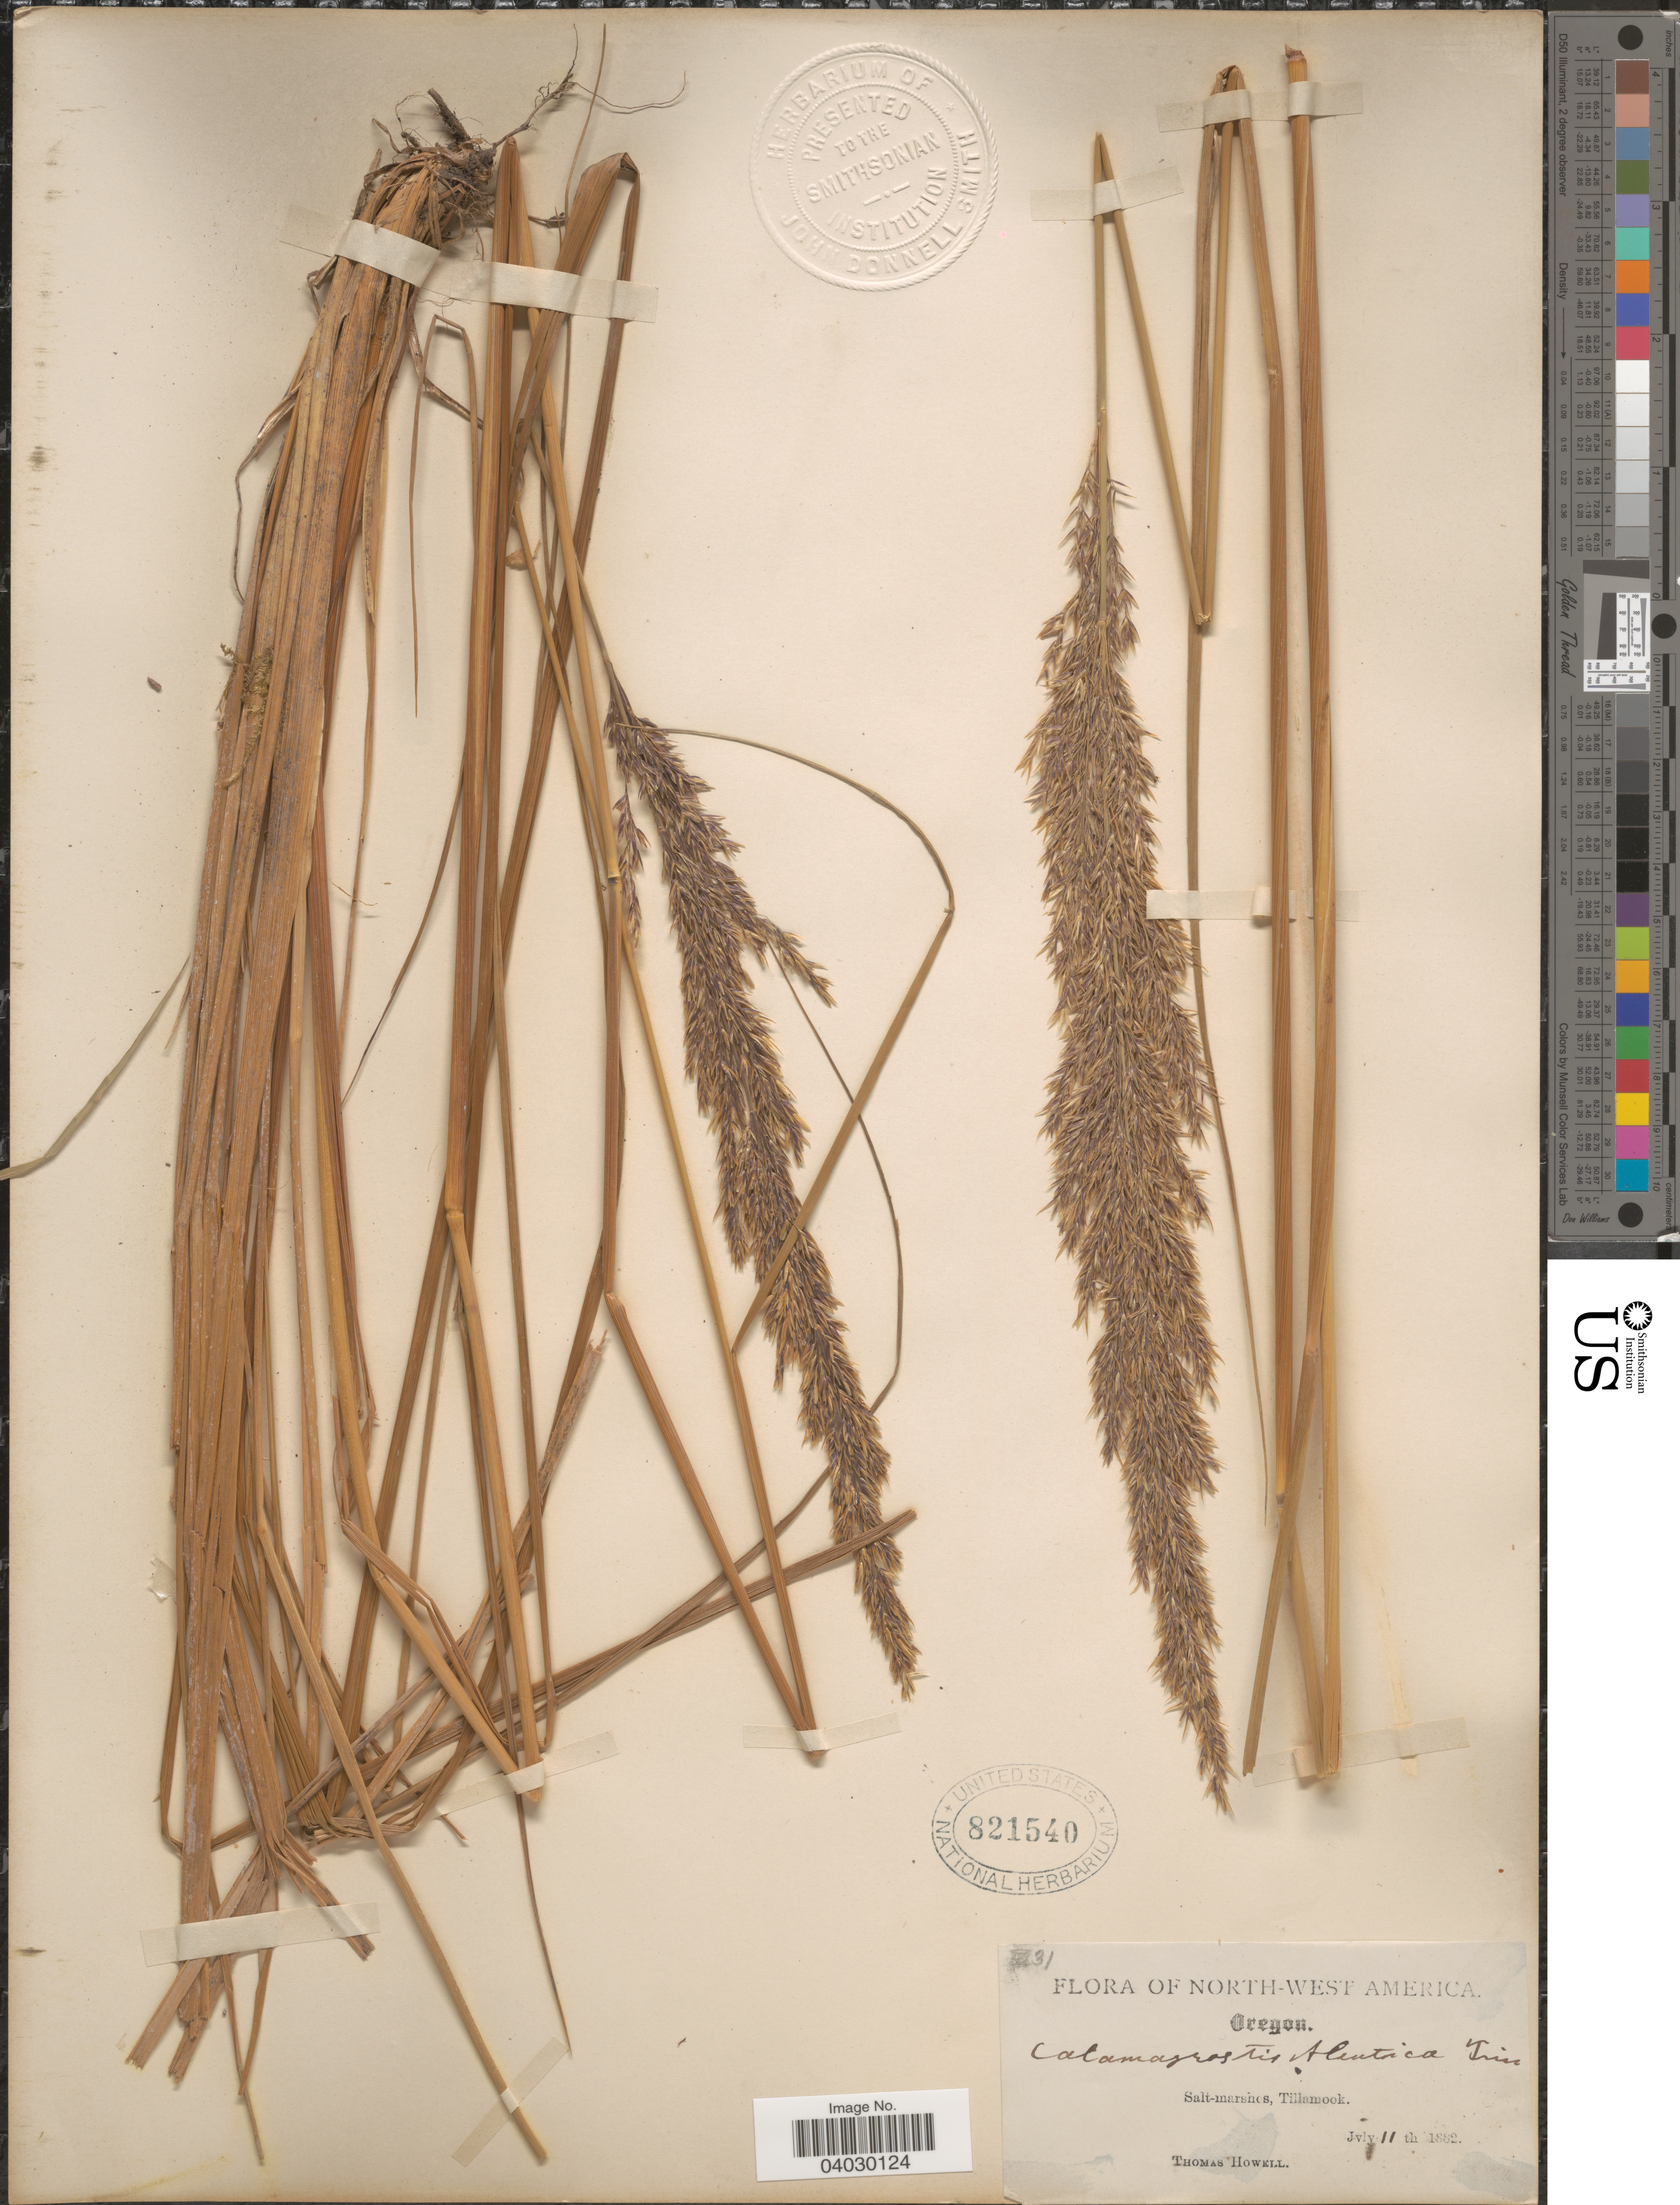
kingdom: Plantae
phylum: Tracheophyta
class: Liliopsida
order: Poales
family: Poaceae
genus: Calamagrostis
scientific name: Calamagrostis nutkaensis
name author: (J. Presl) Steud.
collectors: T. Howell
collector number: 31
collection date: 1882-07-11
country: United States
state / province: Oregon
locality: North-West America. Tillamook.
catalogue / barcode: US 821540